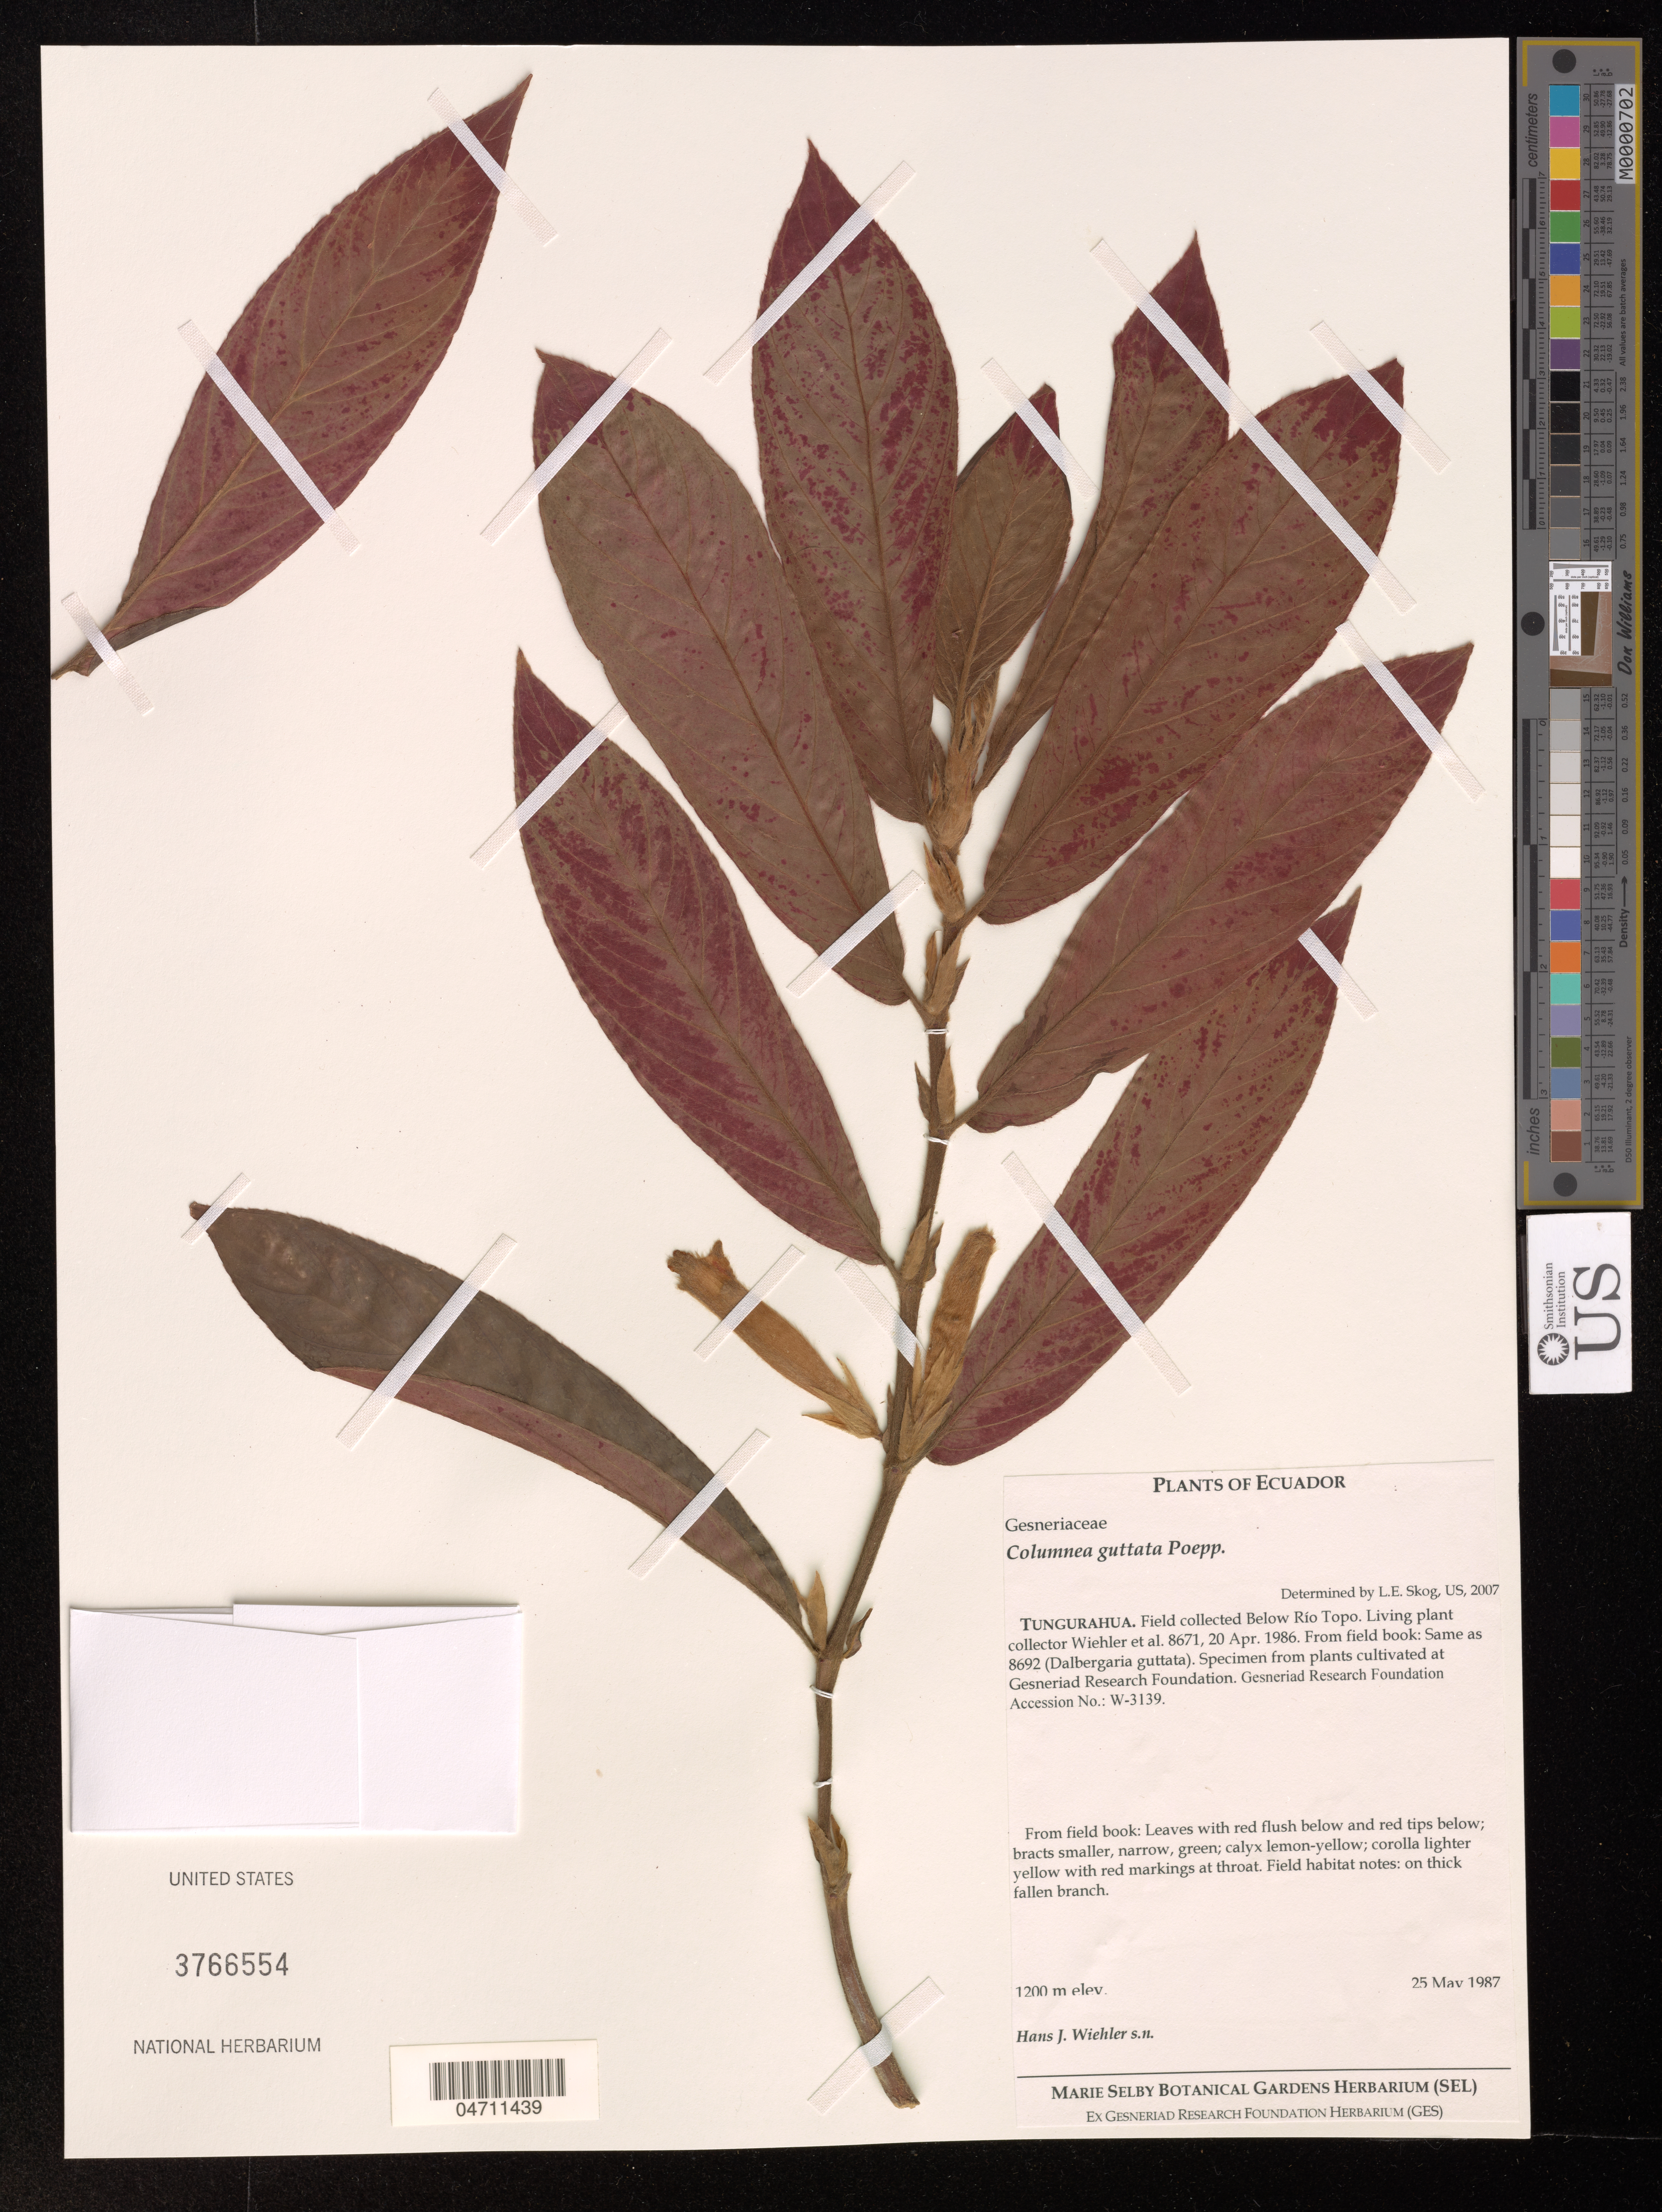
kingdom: Plantae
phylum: Tracheophyta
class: Magnoliopsida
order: Lamiales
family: Gesneriaceae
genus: Columnea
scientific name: Columnea guttata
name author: Poepp.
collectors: H. Wiehler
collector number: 8671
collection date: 1986-04-20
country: United States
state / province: Florida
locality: Gesneriad Research Foundation.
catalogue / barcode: US 3766554